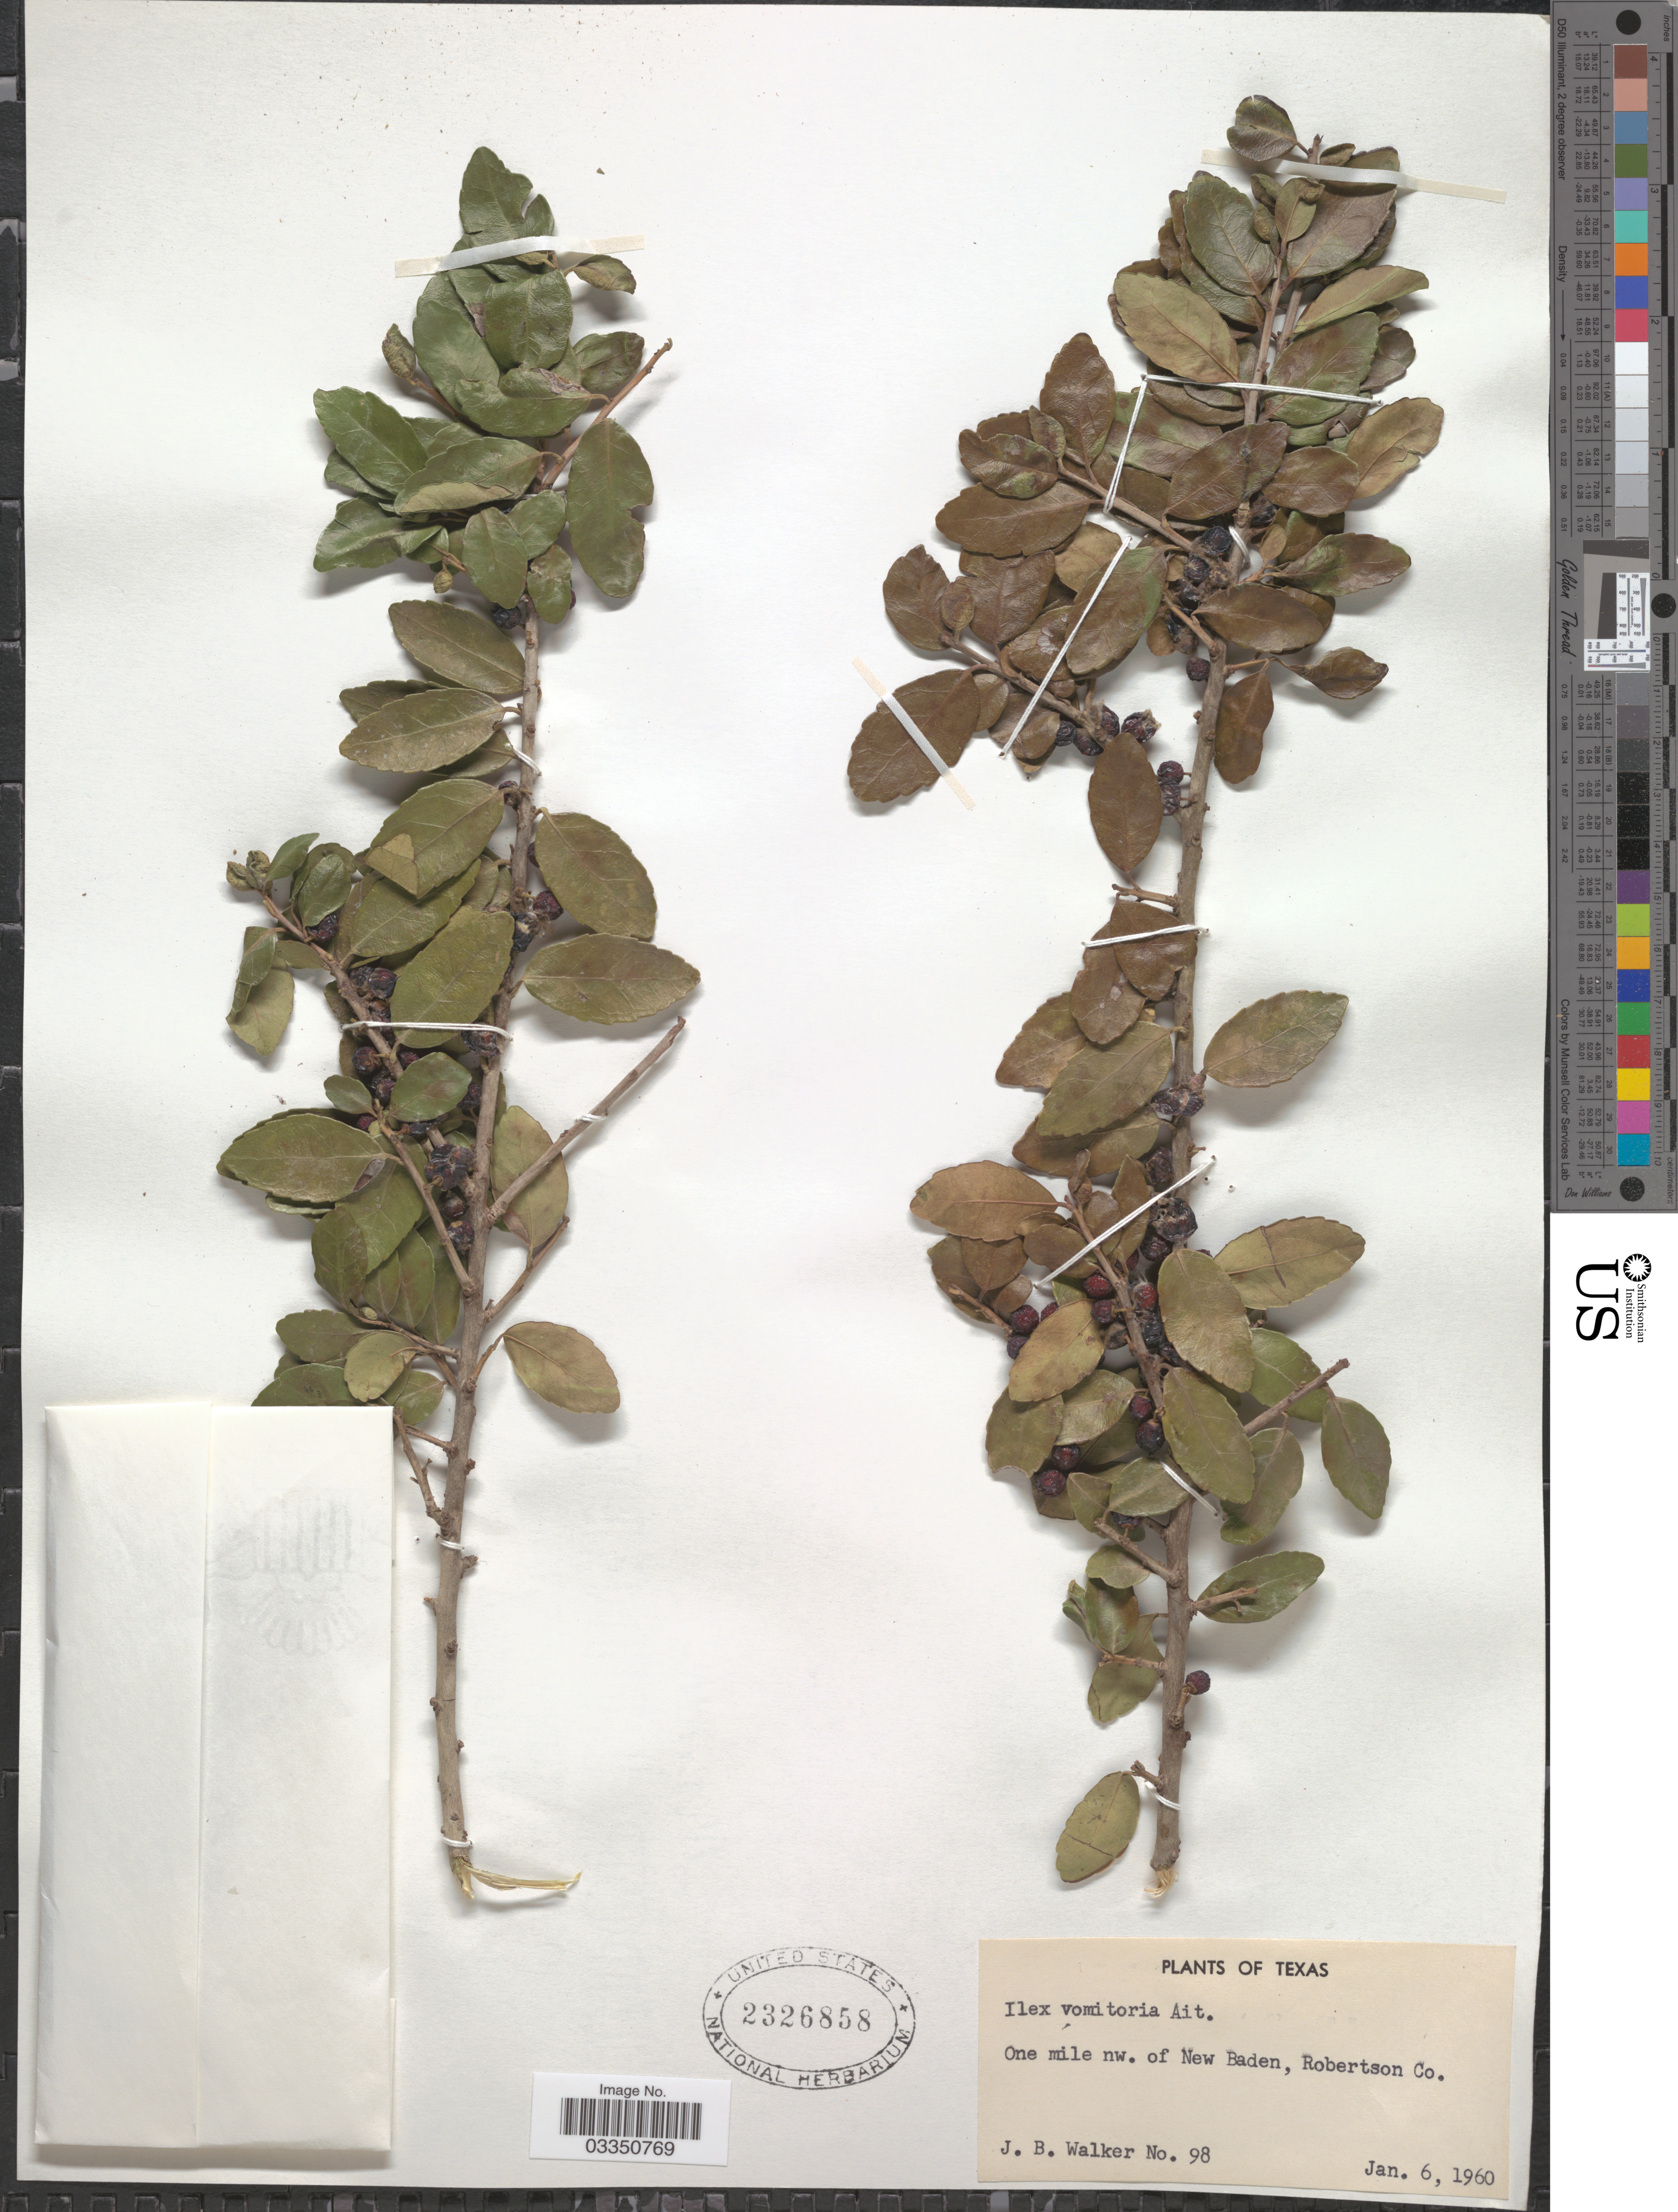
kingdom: Plantae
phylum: Tracheophyta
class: Magnoliopsida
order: Aquifoliales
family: Aquifoliaceae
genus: Ilex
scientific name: Ilex vomitoria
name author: Aiton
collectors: J. Walker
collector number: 98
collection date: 1960-01-06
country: United States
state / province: Texas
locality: One mile nw. of New Baden, Robertson Co.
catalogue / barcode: US 2326858